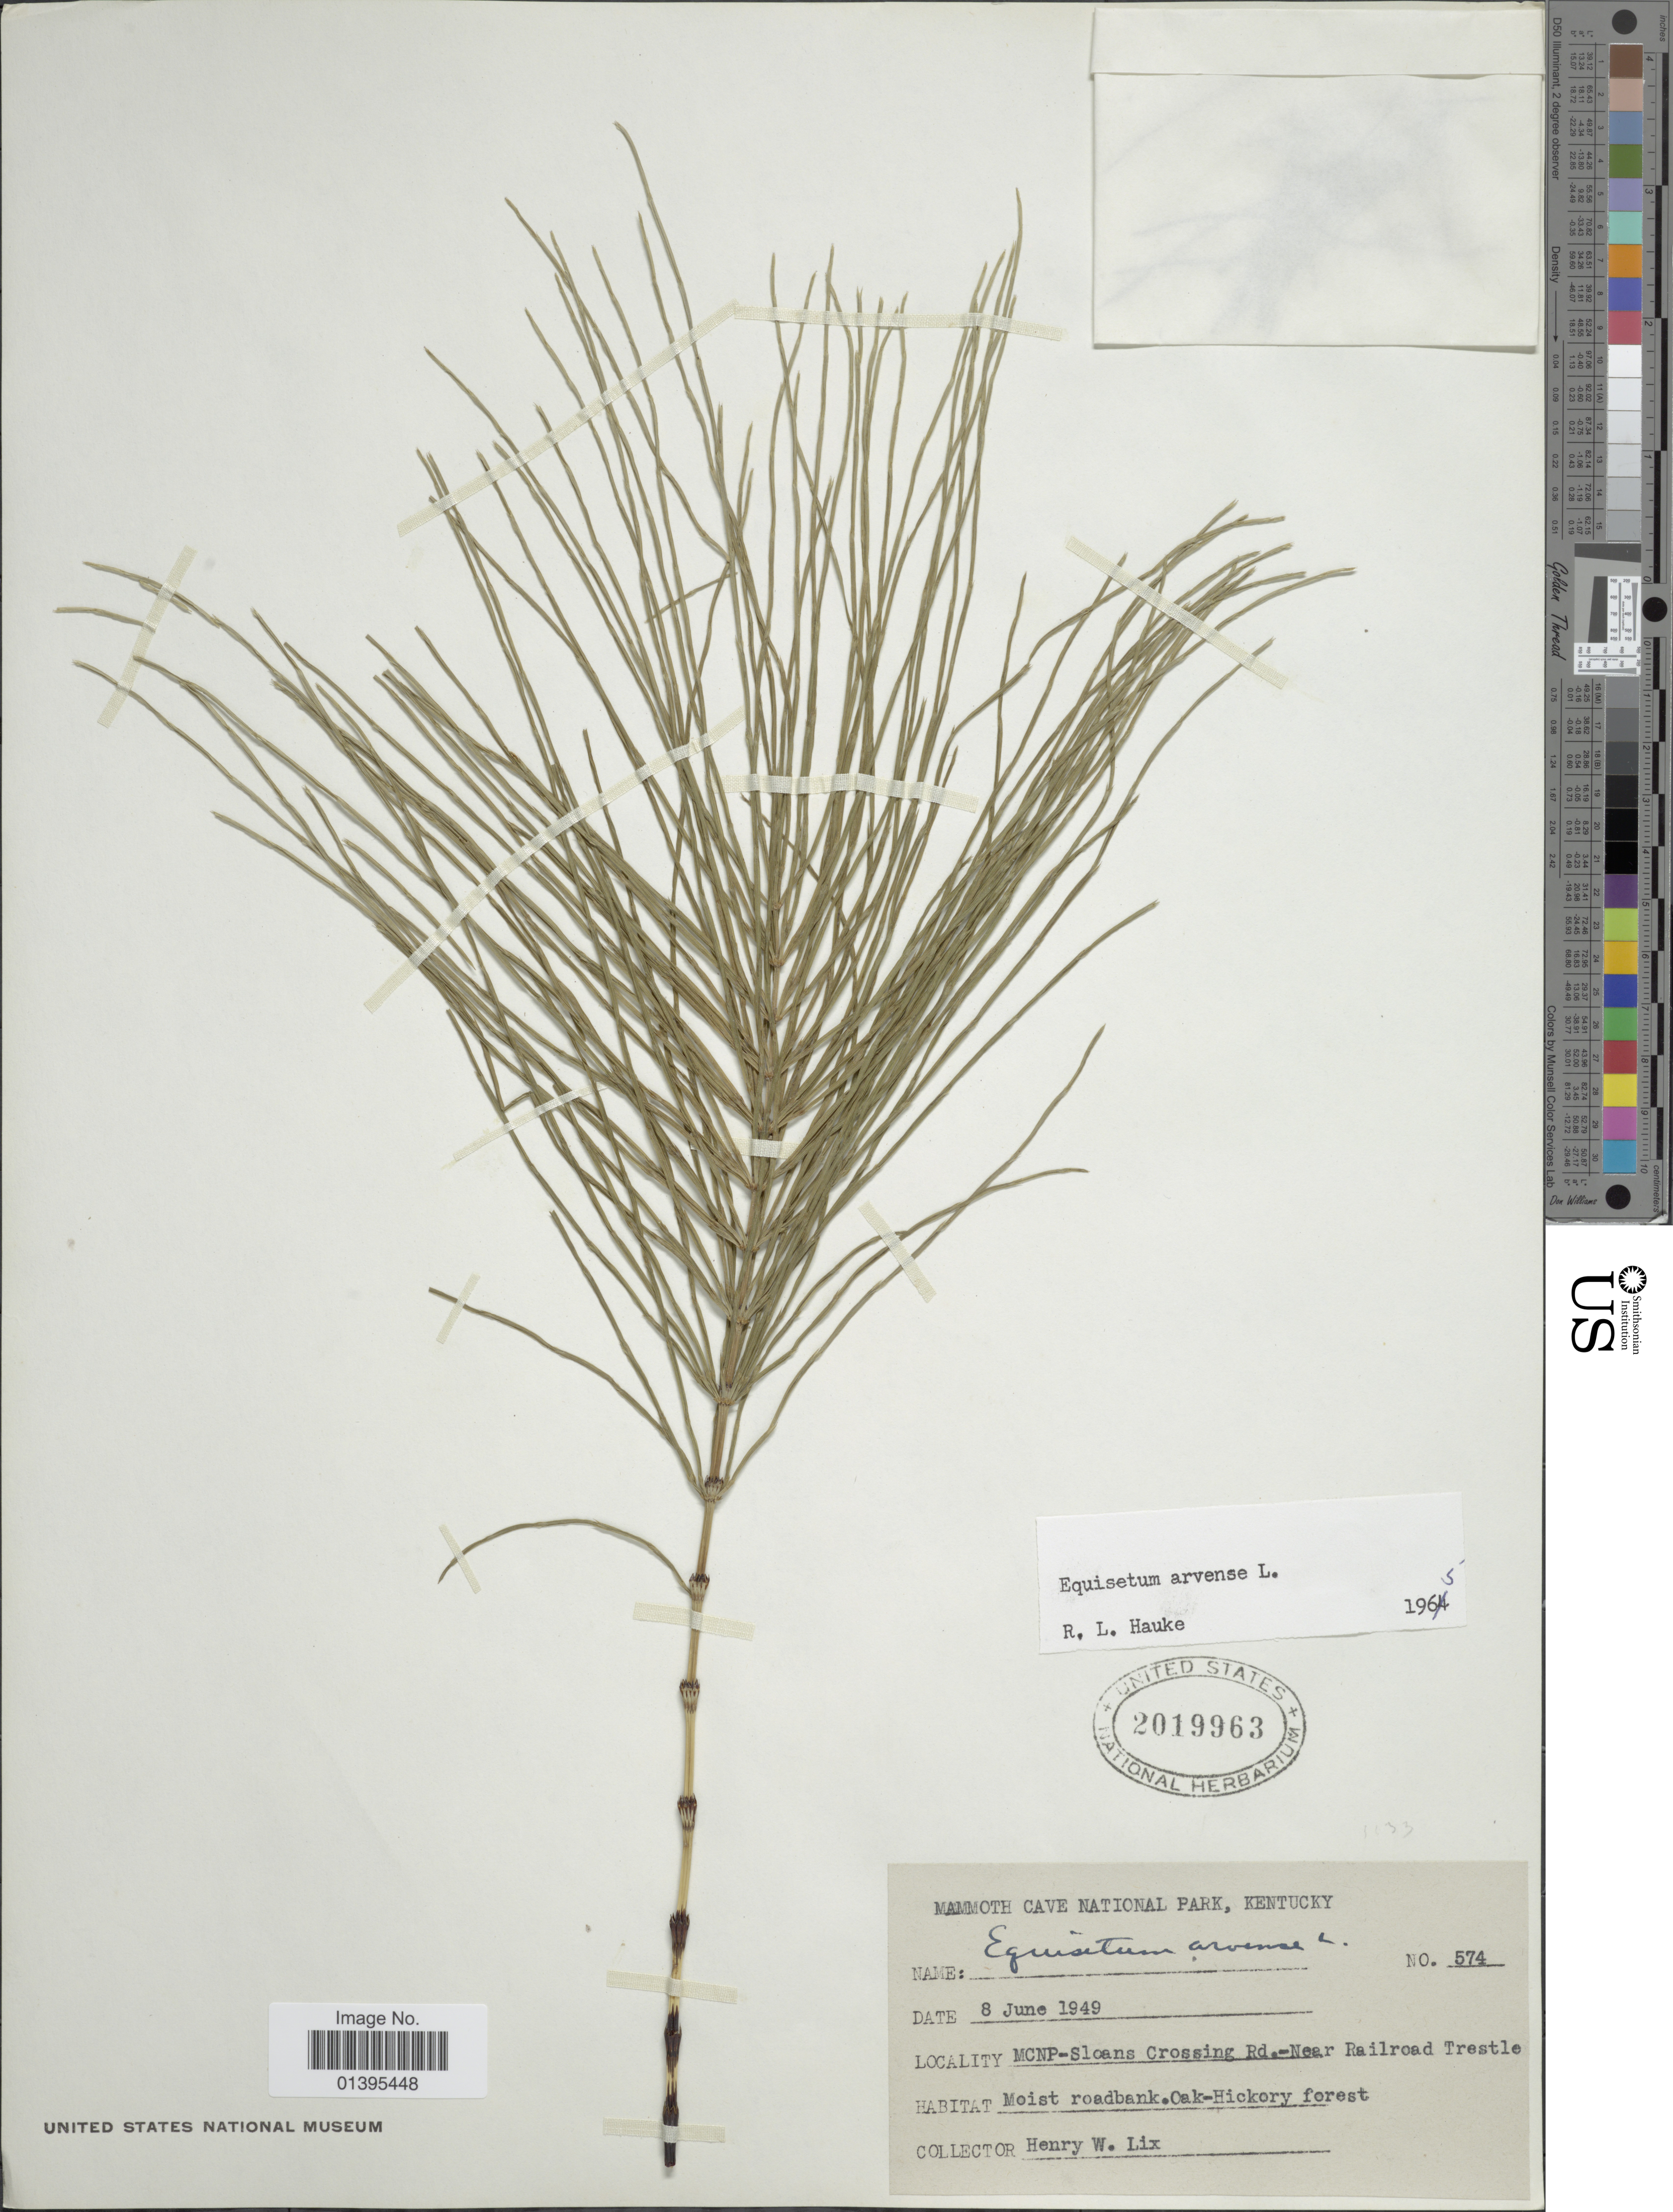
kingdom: Plantae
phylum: Tracheophyta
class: Polypodiopsida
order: Equisetales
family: Equisetaceae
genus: Equisetum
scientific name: Equisetum arvense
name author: L.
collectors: H. W. Lix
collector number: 574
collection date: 1949-06-08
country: United States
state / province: Kentucky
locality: Mammoth Cave National Park, MCNP-Sloans Crossing Rd.-near Railroad Trestle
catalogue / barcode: US 2019963